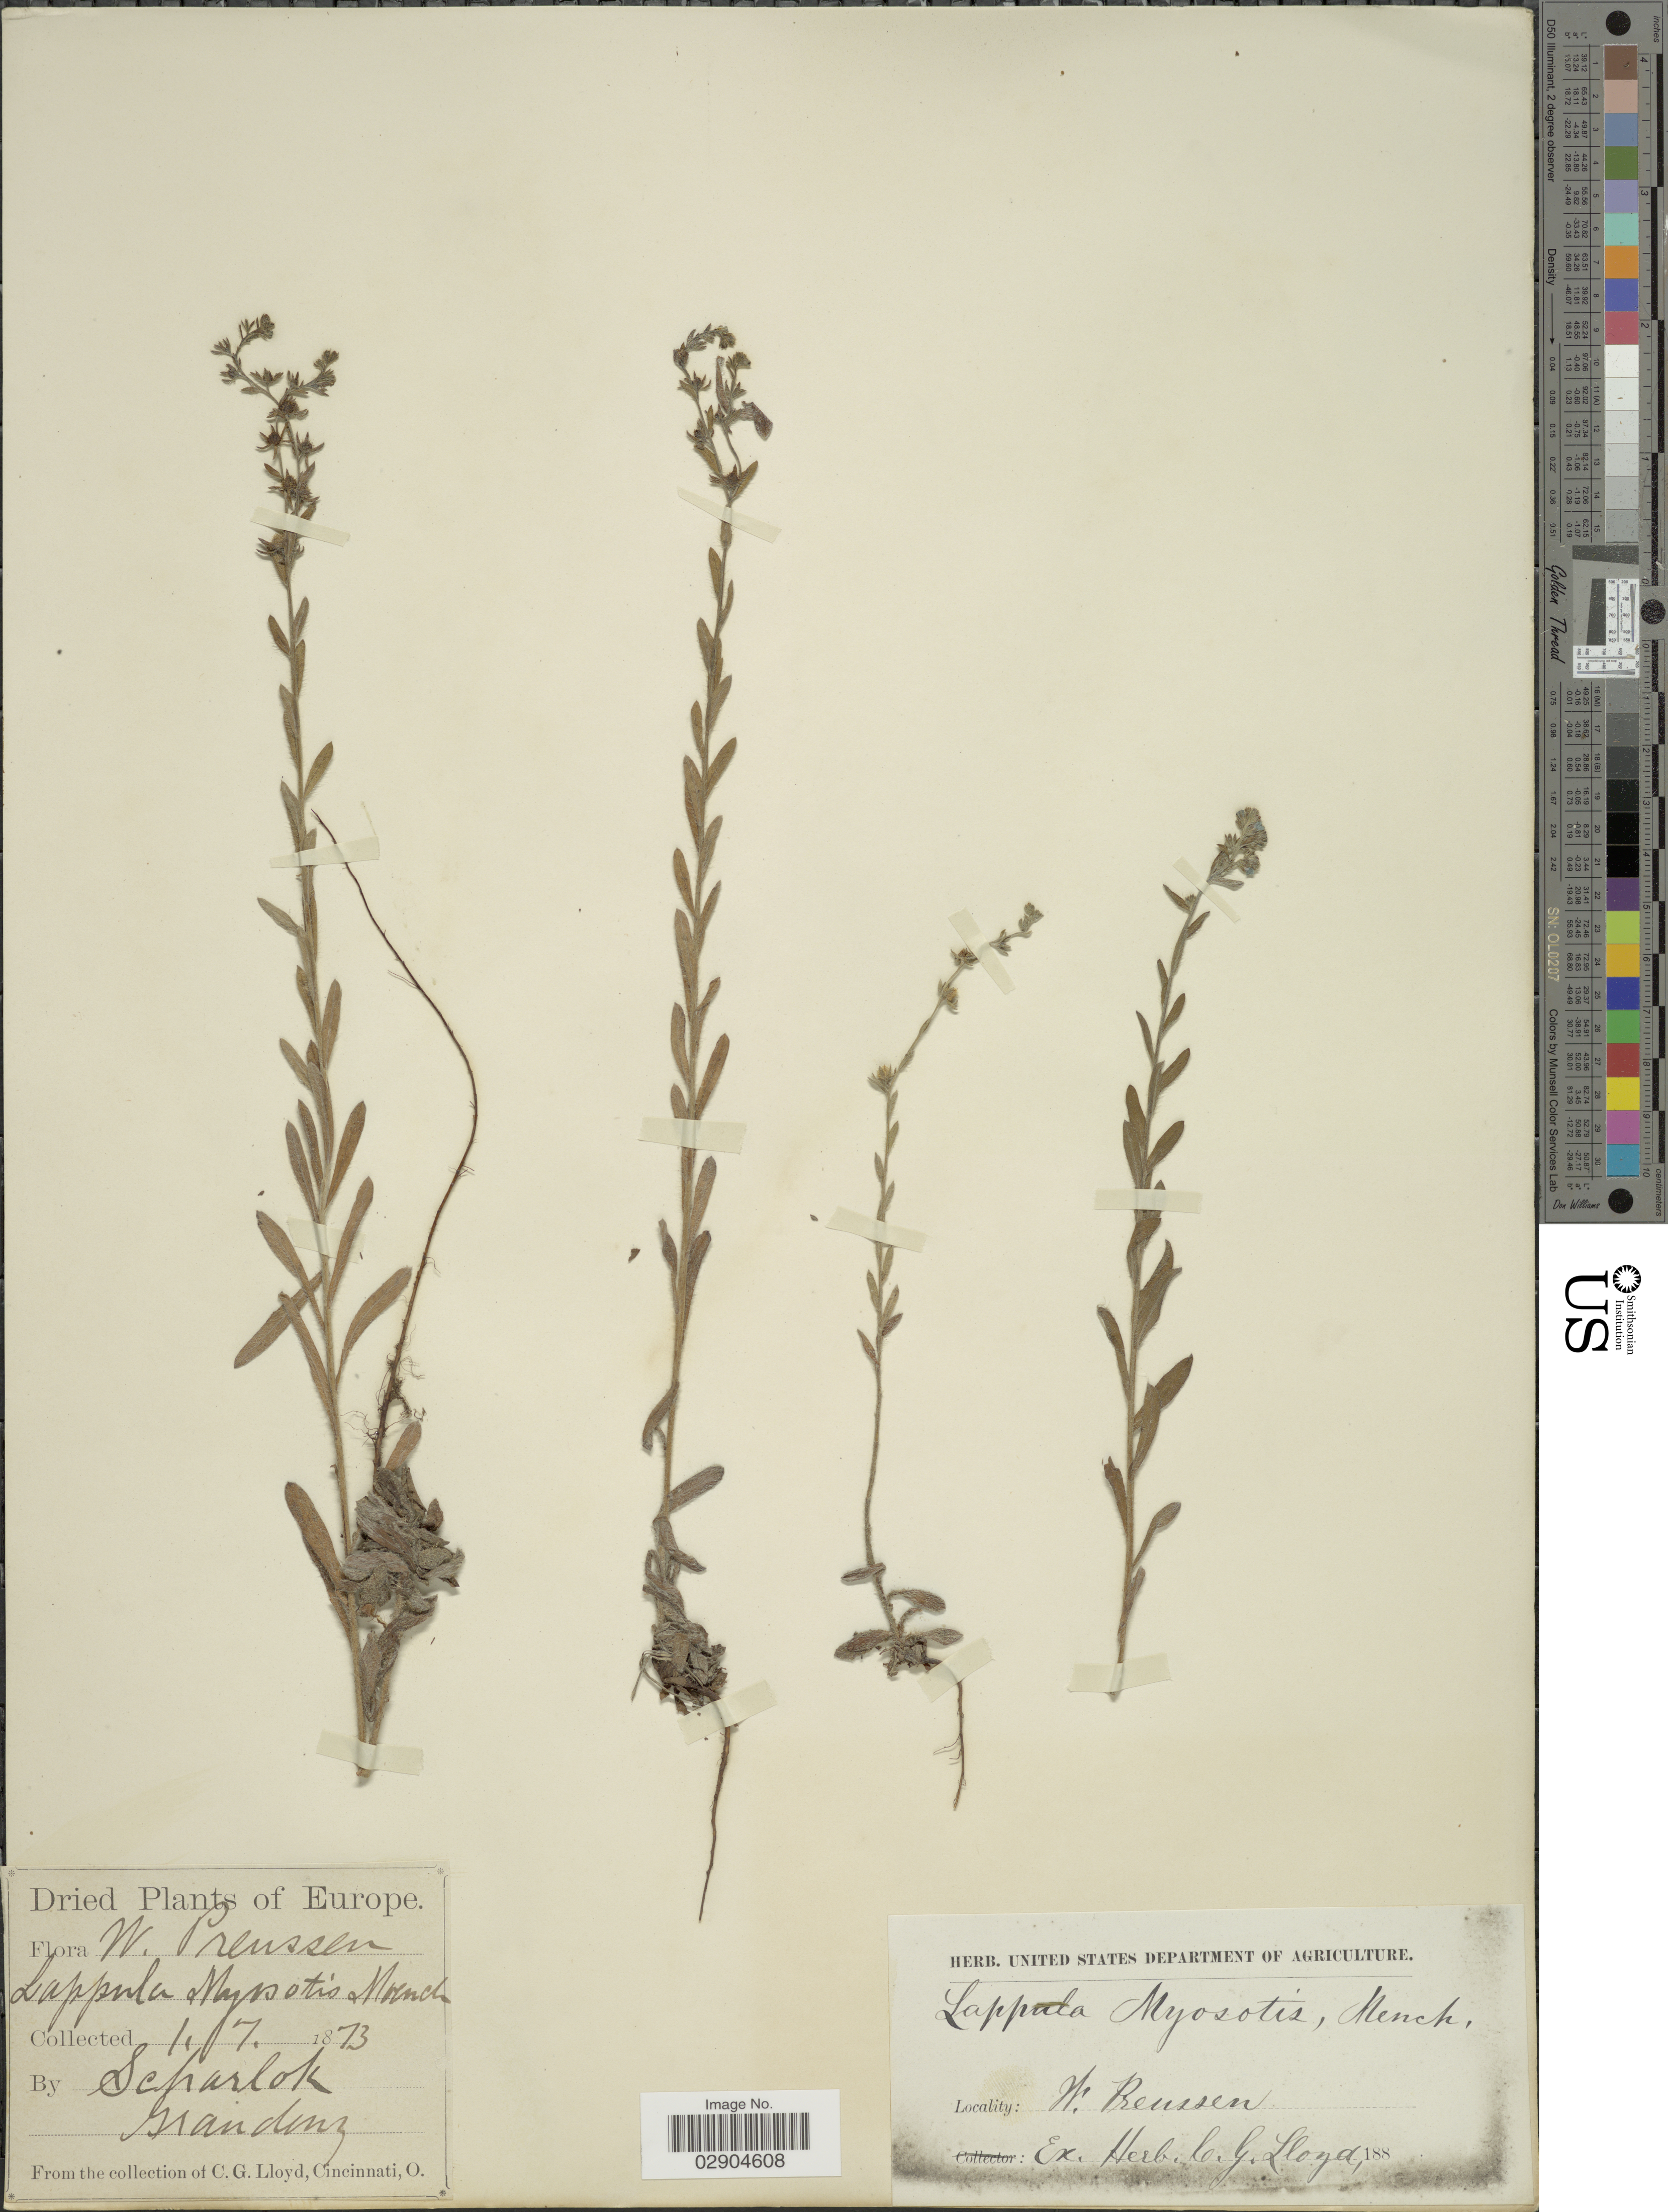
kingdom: Plantae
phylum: Tracheophyta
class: Magnoliopsida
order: Boraginales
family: Boraginaceae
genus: Lappula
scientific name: Lappula myosotis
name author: Moench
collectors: Scharlok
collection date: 1873-07-01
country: Poland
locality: W. Preussen. Graudenz.